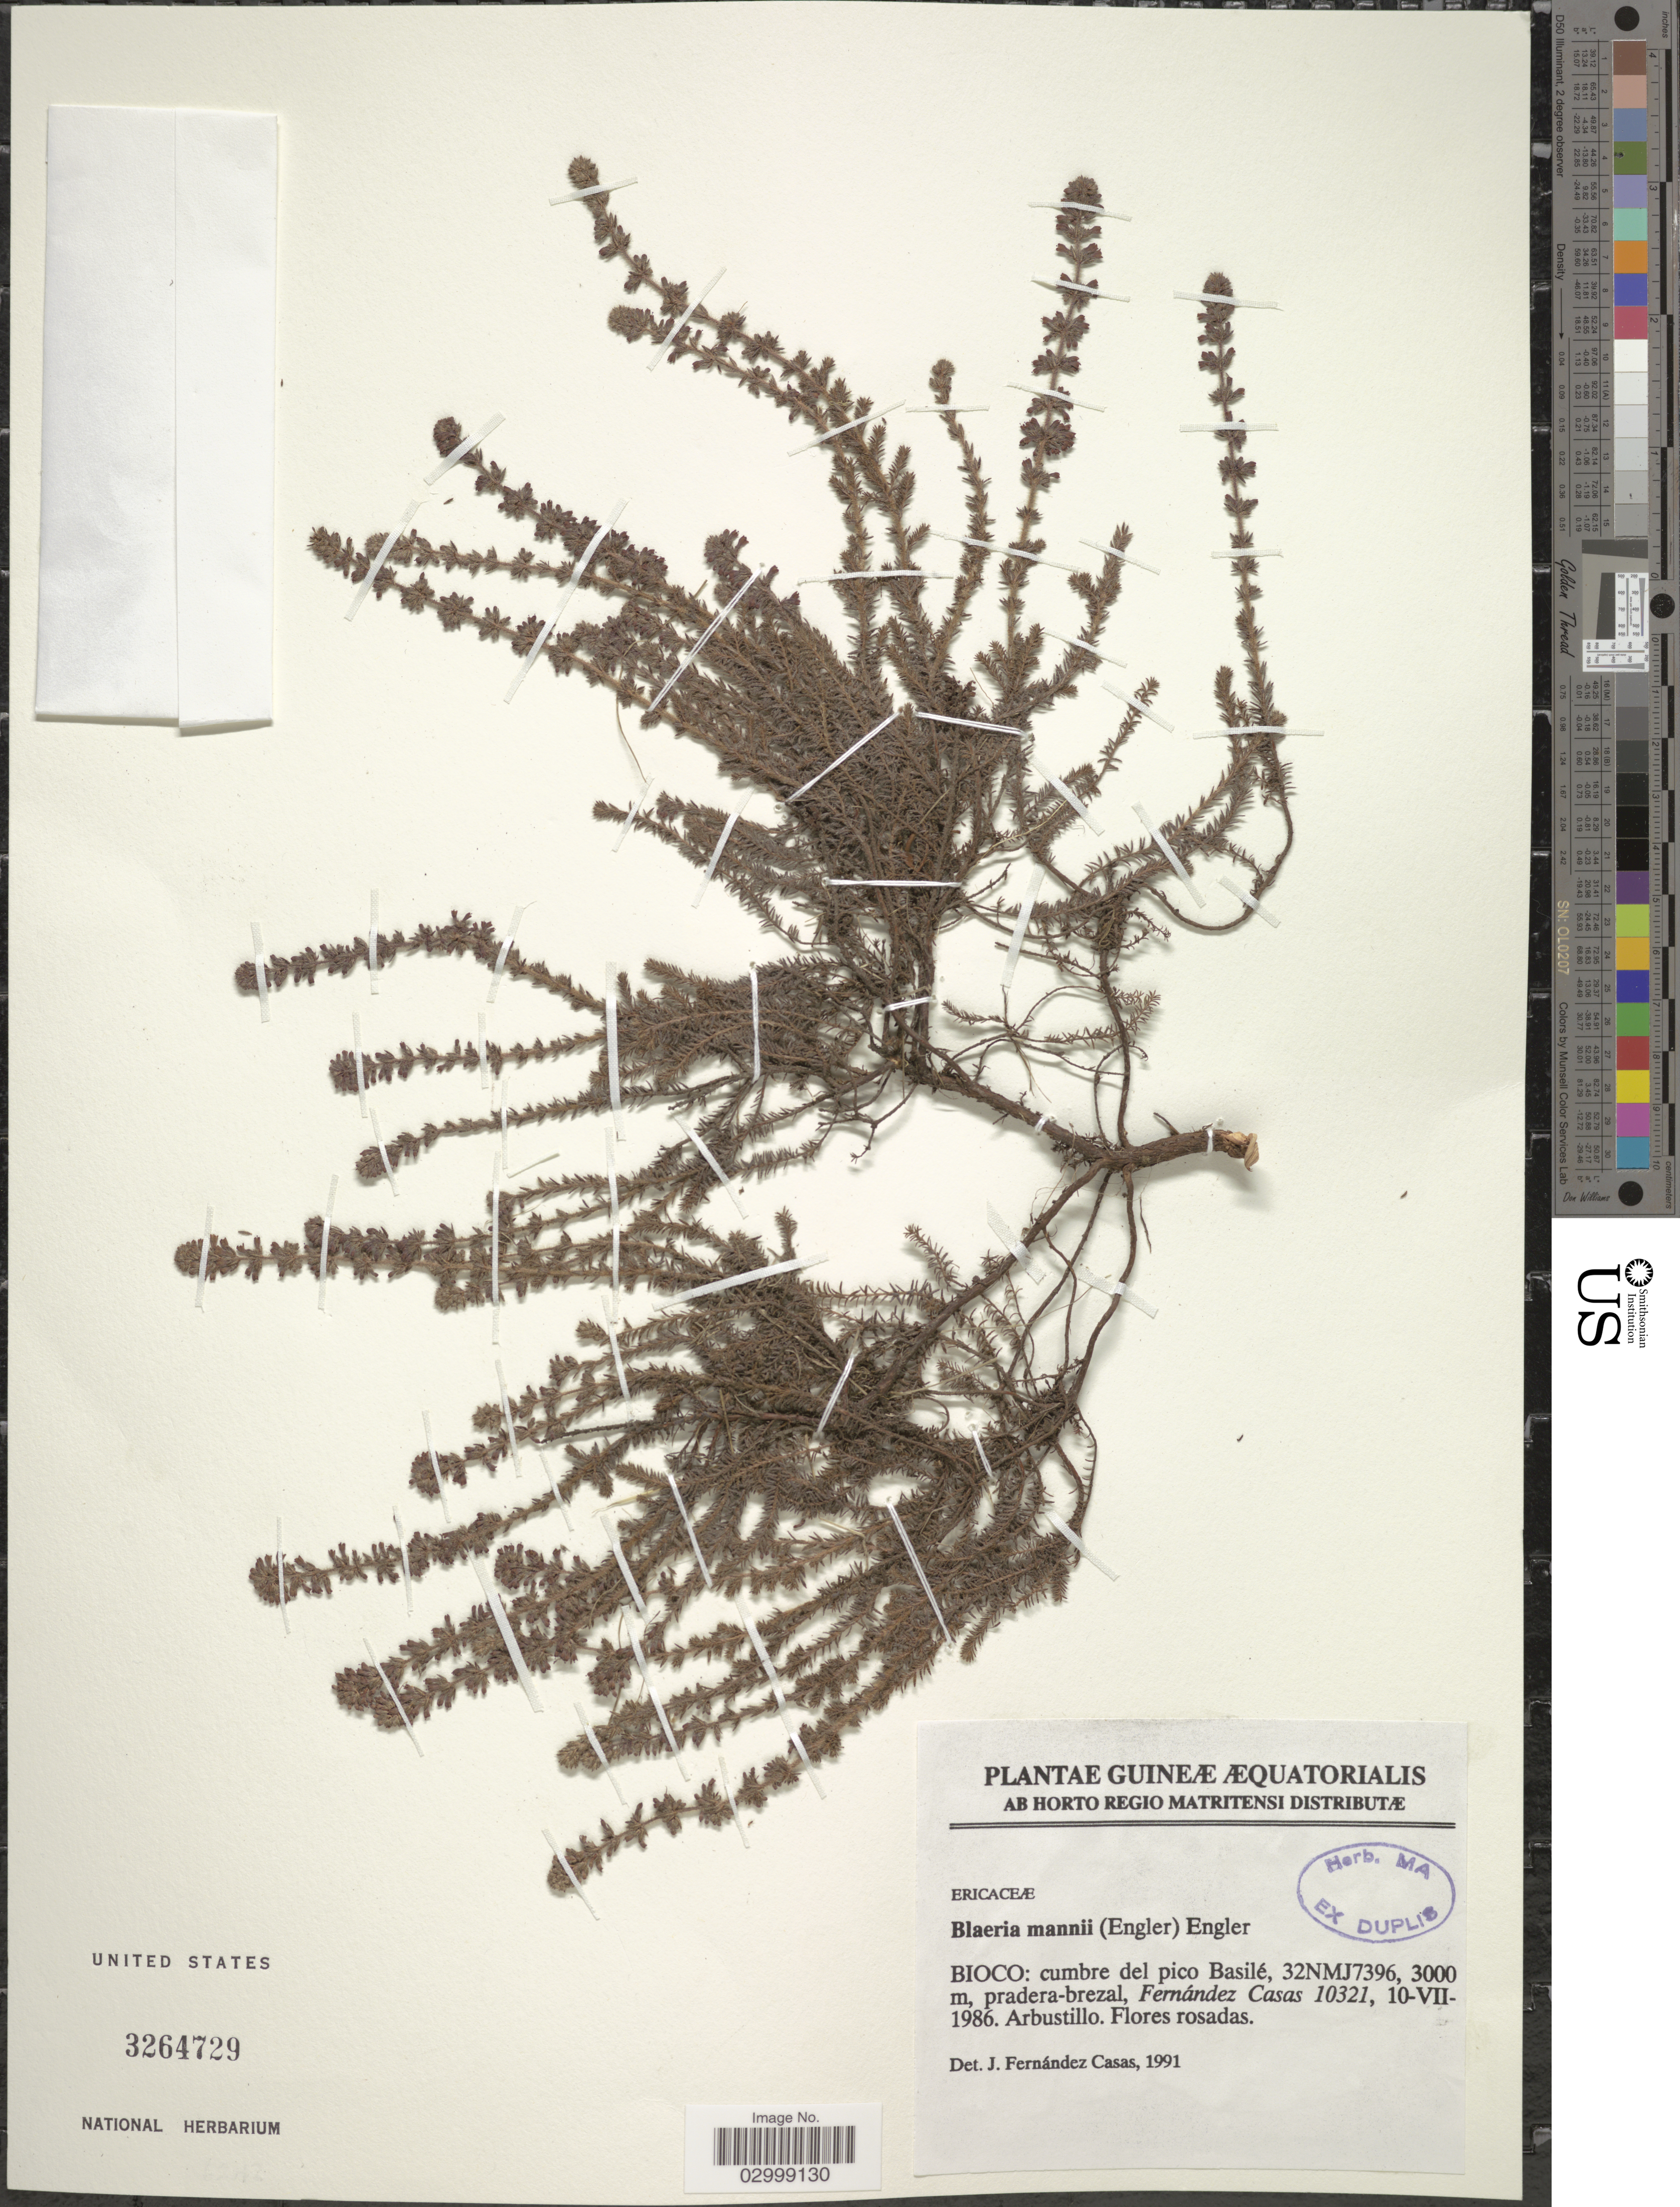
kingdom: Plantae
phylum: Tracheophyta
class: Magnoliopsida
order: Ericales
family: Ericaceae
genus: Blaeria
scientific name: Blaeria mannii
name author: (Engl.) Engl.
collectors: F. Casas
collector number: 10321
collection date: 1986-07-10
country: Equatorial Guinea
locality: Bioco: cumbre del pico Basilé, 32NMJ7396.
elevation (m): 3000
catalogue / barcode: US 3264729